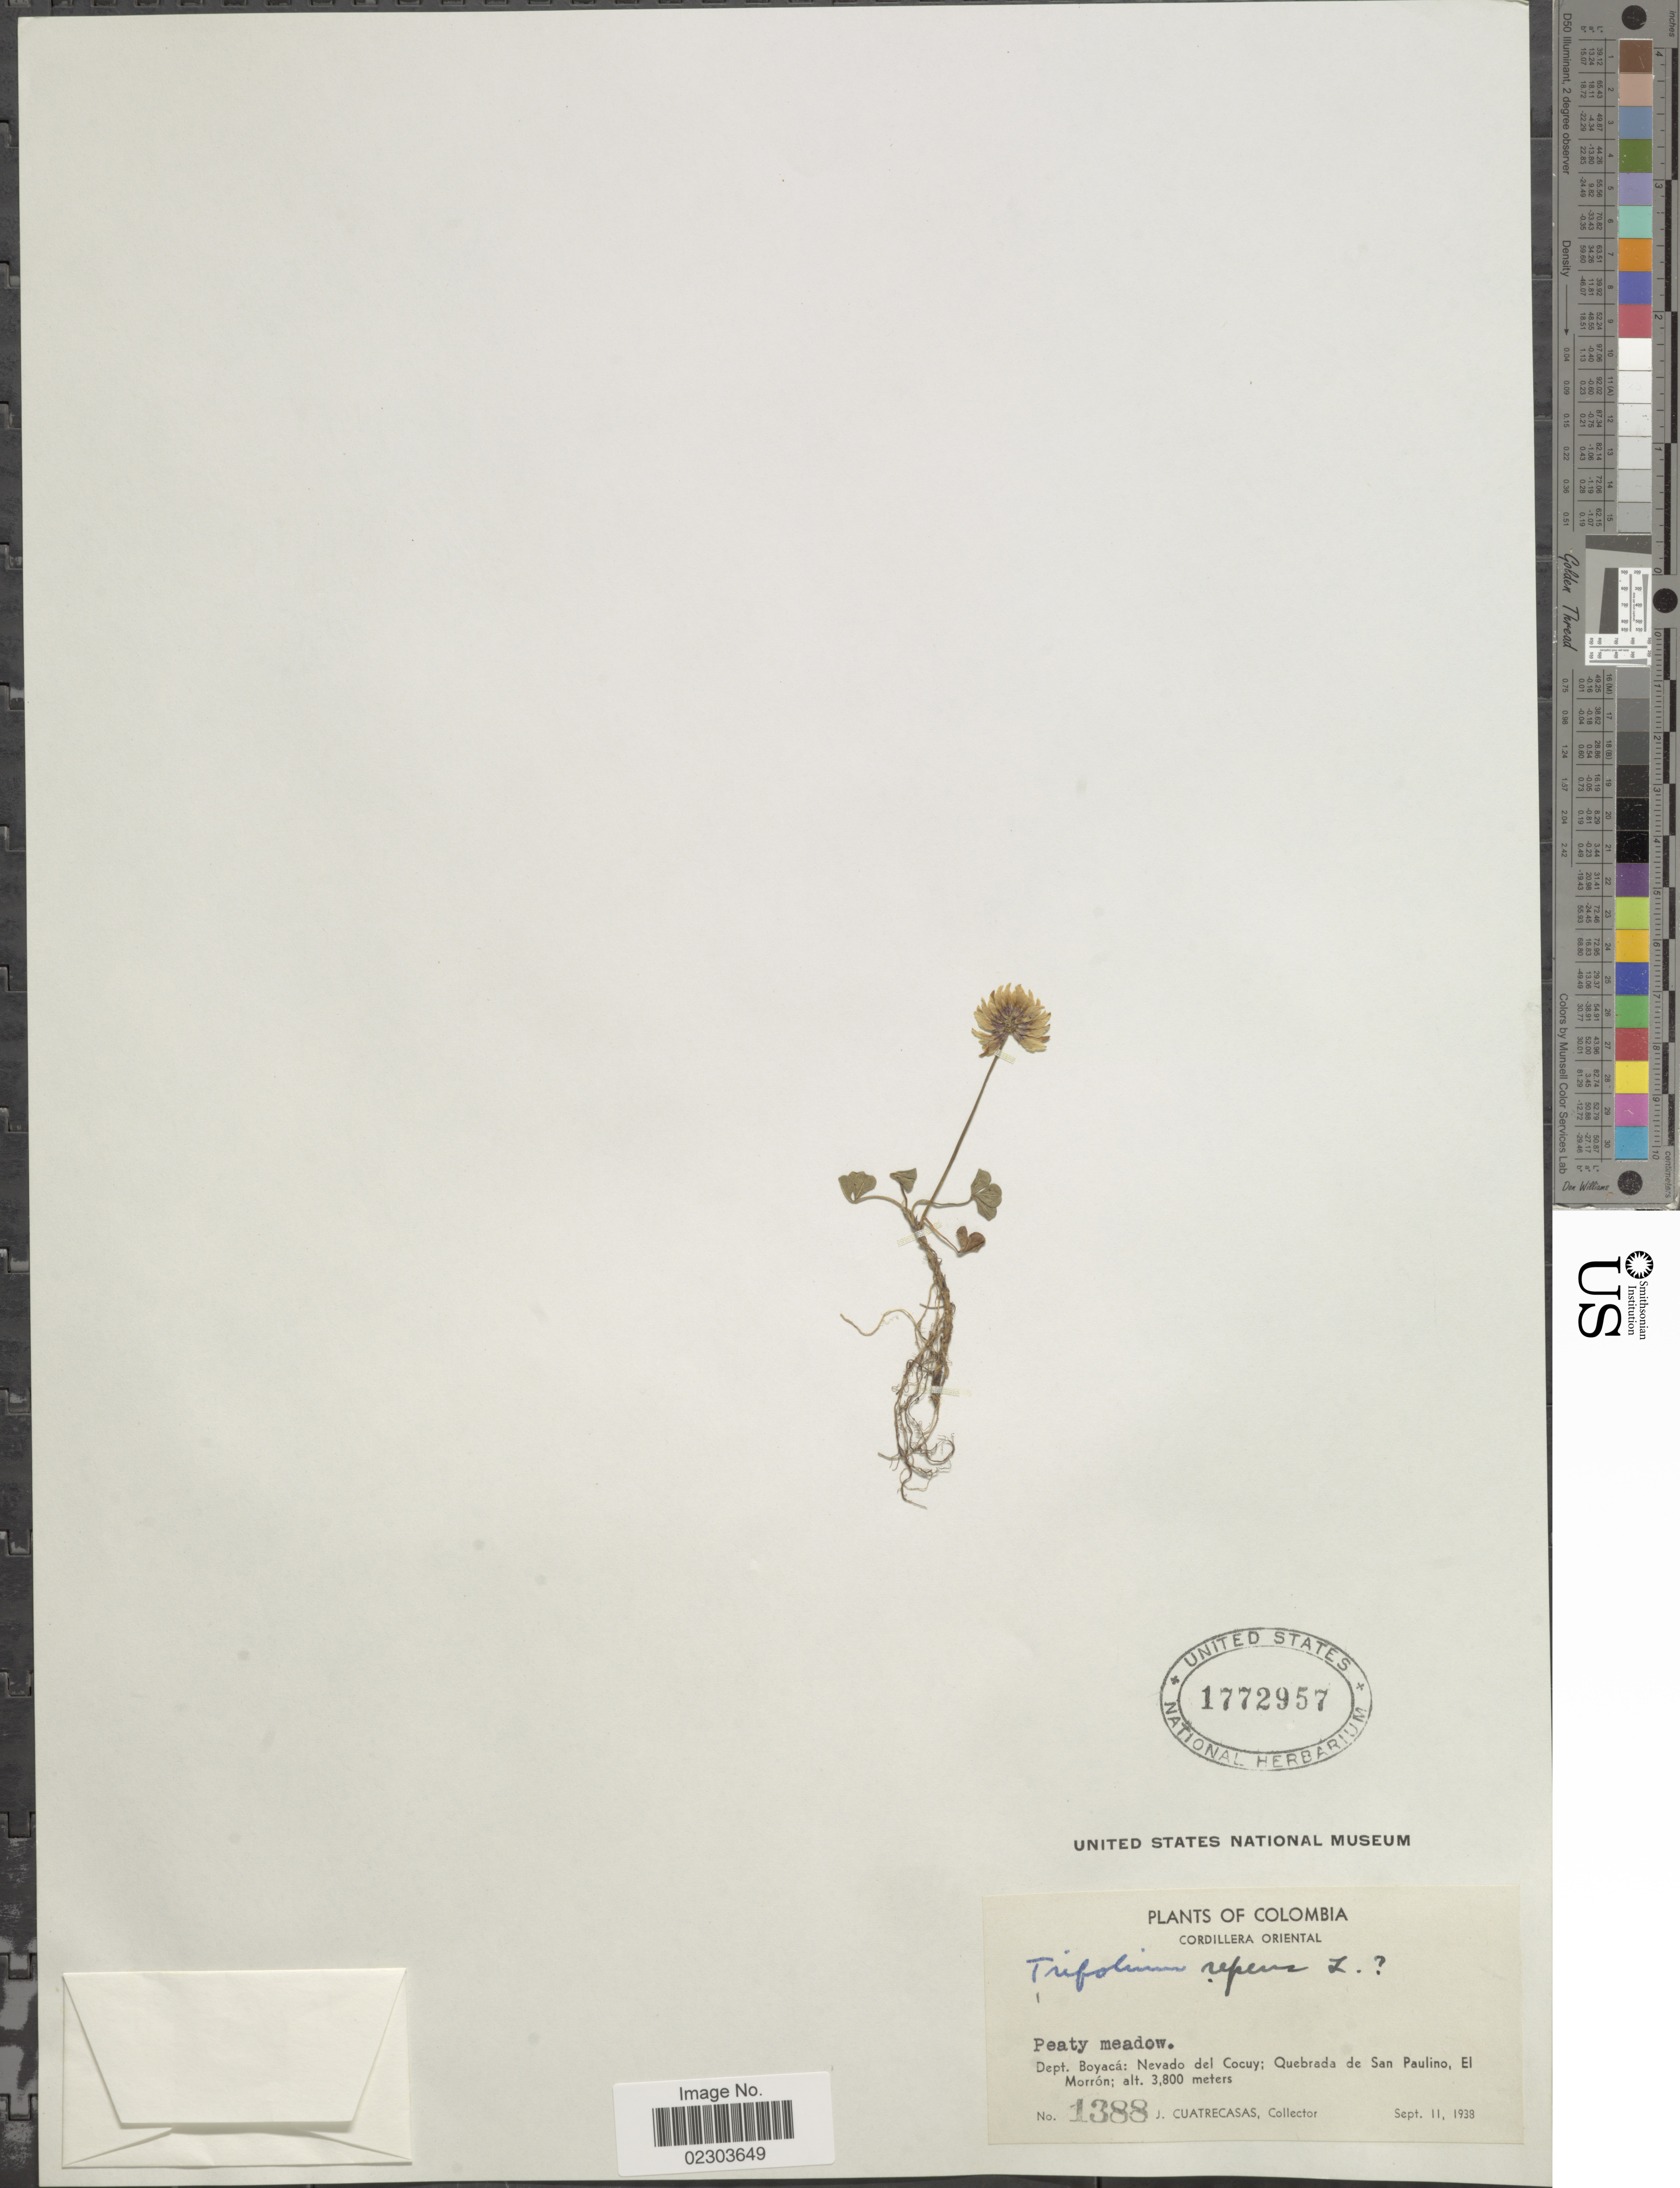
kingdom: Plantae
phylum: Tracheophyta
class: Magnoliopsida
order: Fabales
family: Fabaceae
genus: Trifolium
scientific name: Trifolium repens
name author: L.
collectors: J. Cuatrecasas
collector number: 1388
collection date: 1938-09-11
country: Colombia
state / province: Boyacá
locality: Peaty meadow, Nevado del Cocuy; Quebrada de San Paulino, El Morrón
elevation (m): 3800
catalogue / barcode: US 1772957